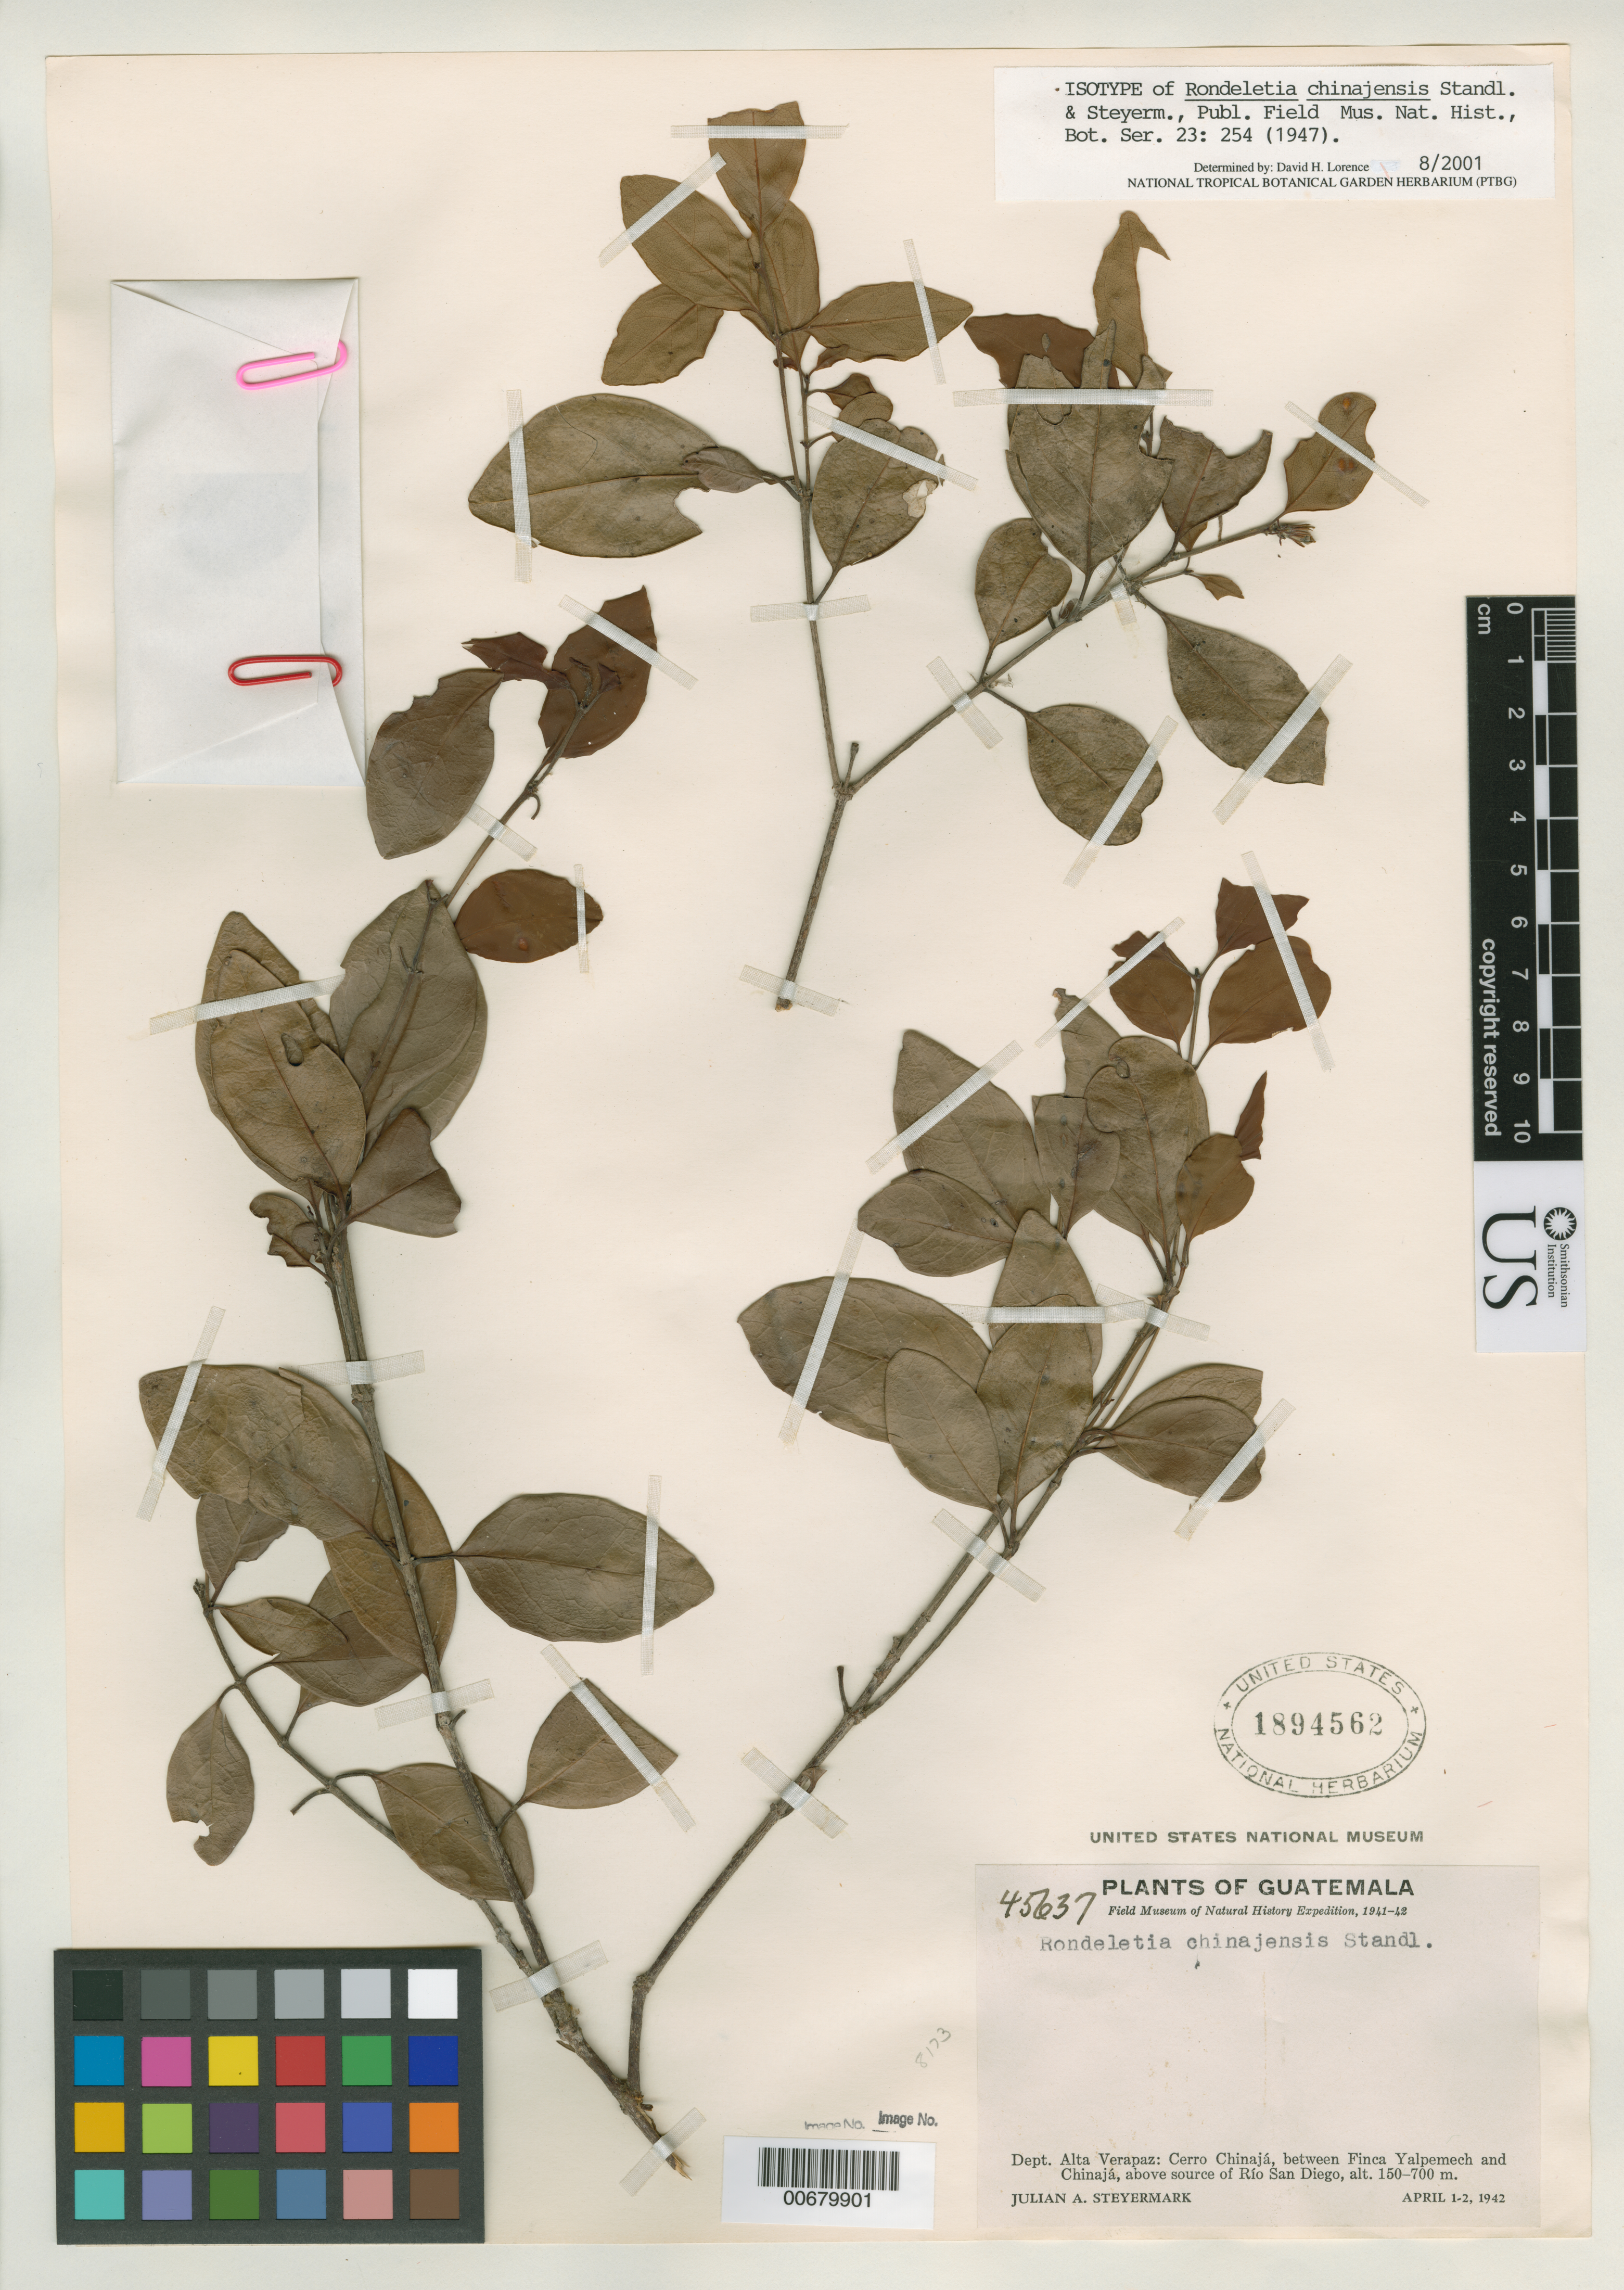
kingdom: Plantae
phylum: Tracheophyta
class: Magnoliopsida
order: Gentianales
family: Rubiaceae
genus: Rondeletia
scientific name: Rondeletia chinajensis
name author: Standl.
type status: Isotype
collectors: J. Steyermark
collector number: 45637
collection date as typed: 01 Apr 1942 to 02 Apr 1942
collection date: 1942-04-01/1942-04-02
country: Guatemala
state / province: Alta Verapaz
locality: Cerro Chinaja, between Finca Yalpemech and Chinaja, above source of the Rio San Diego.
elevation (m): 150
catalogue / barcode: US 1894562